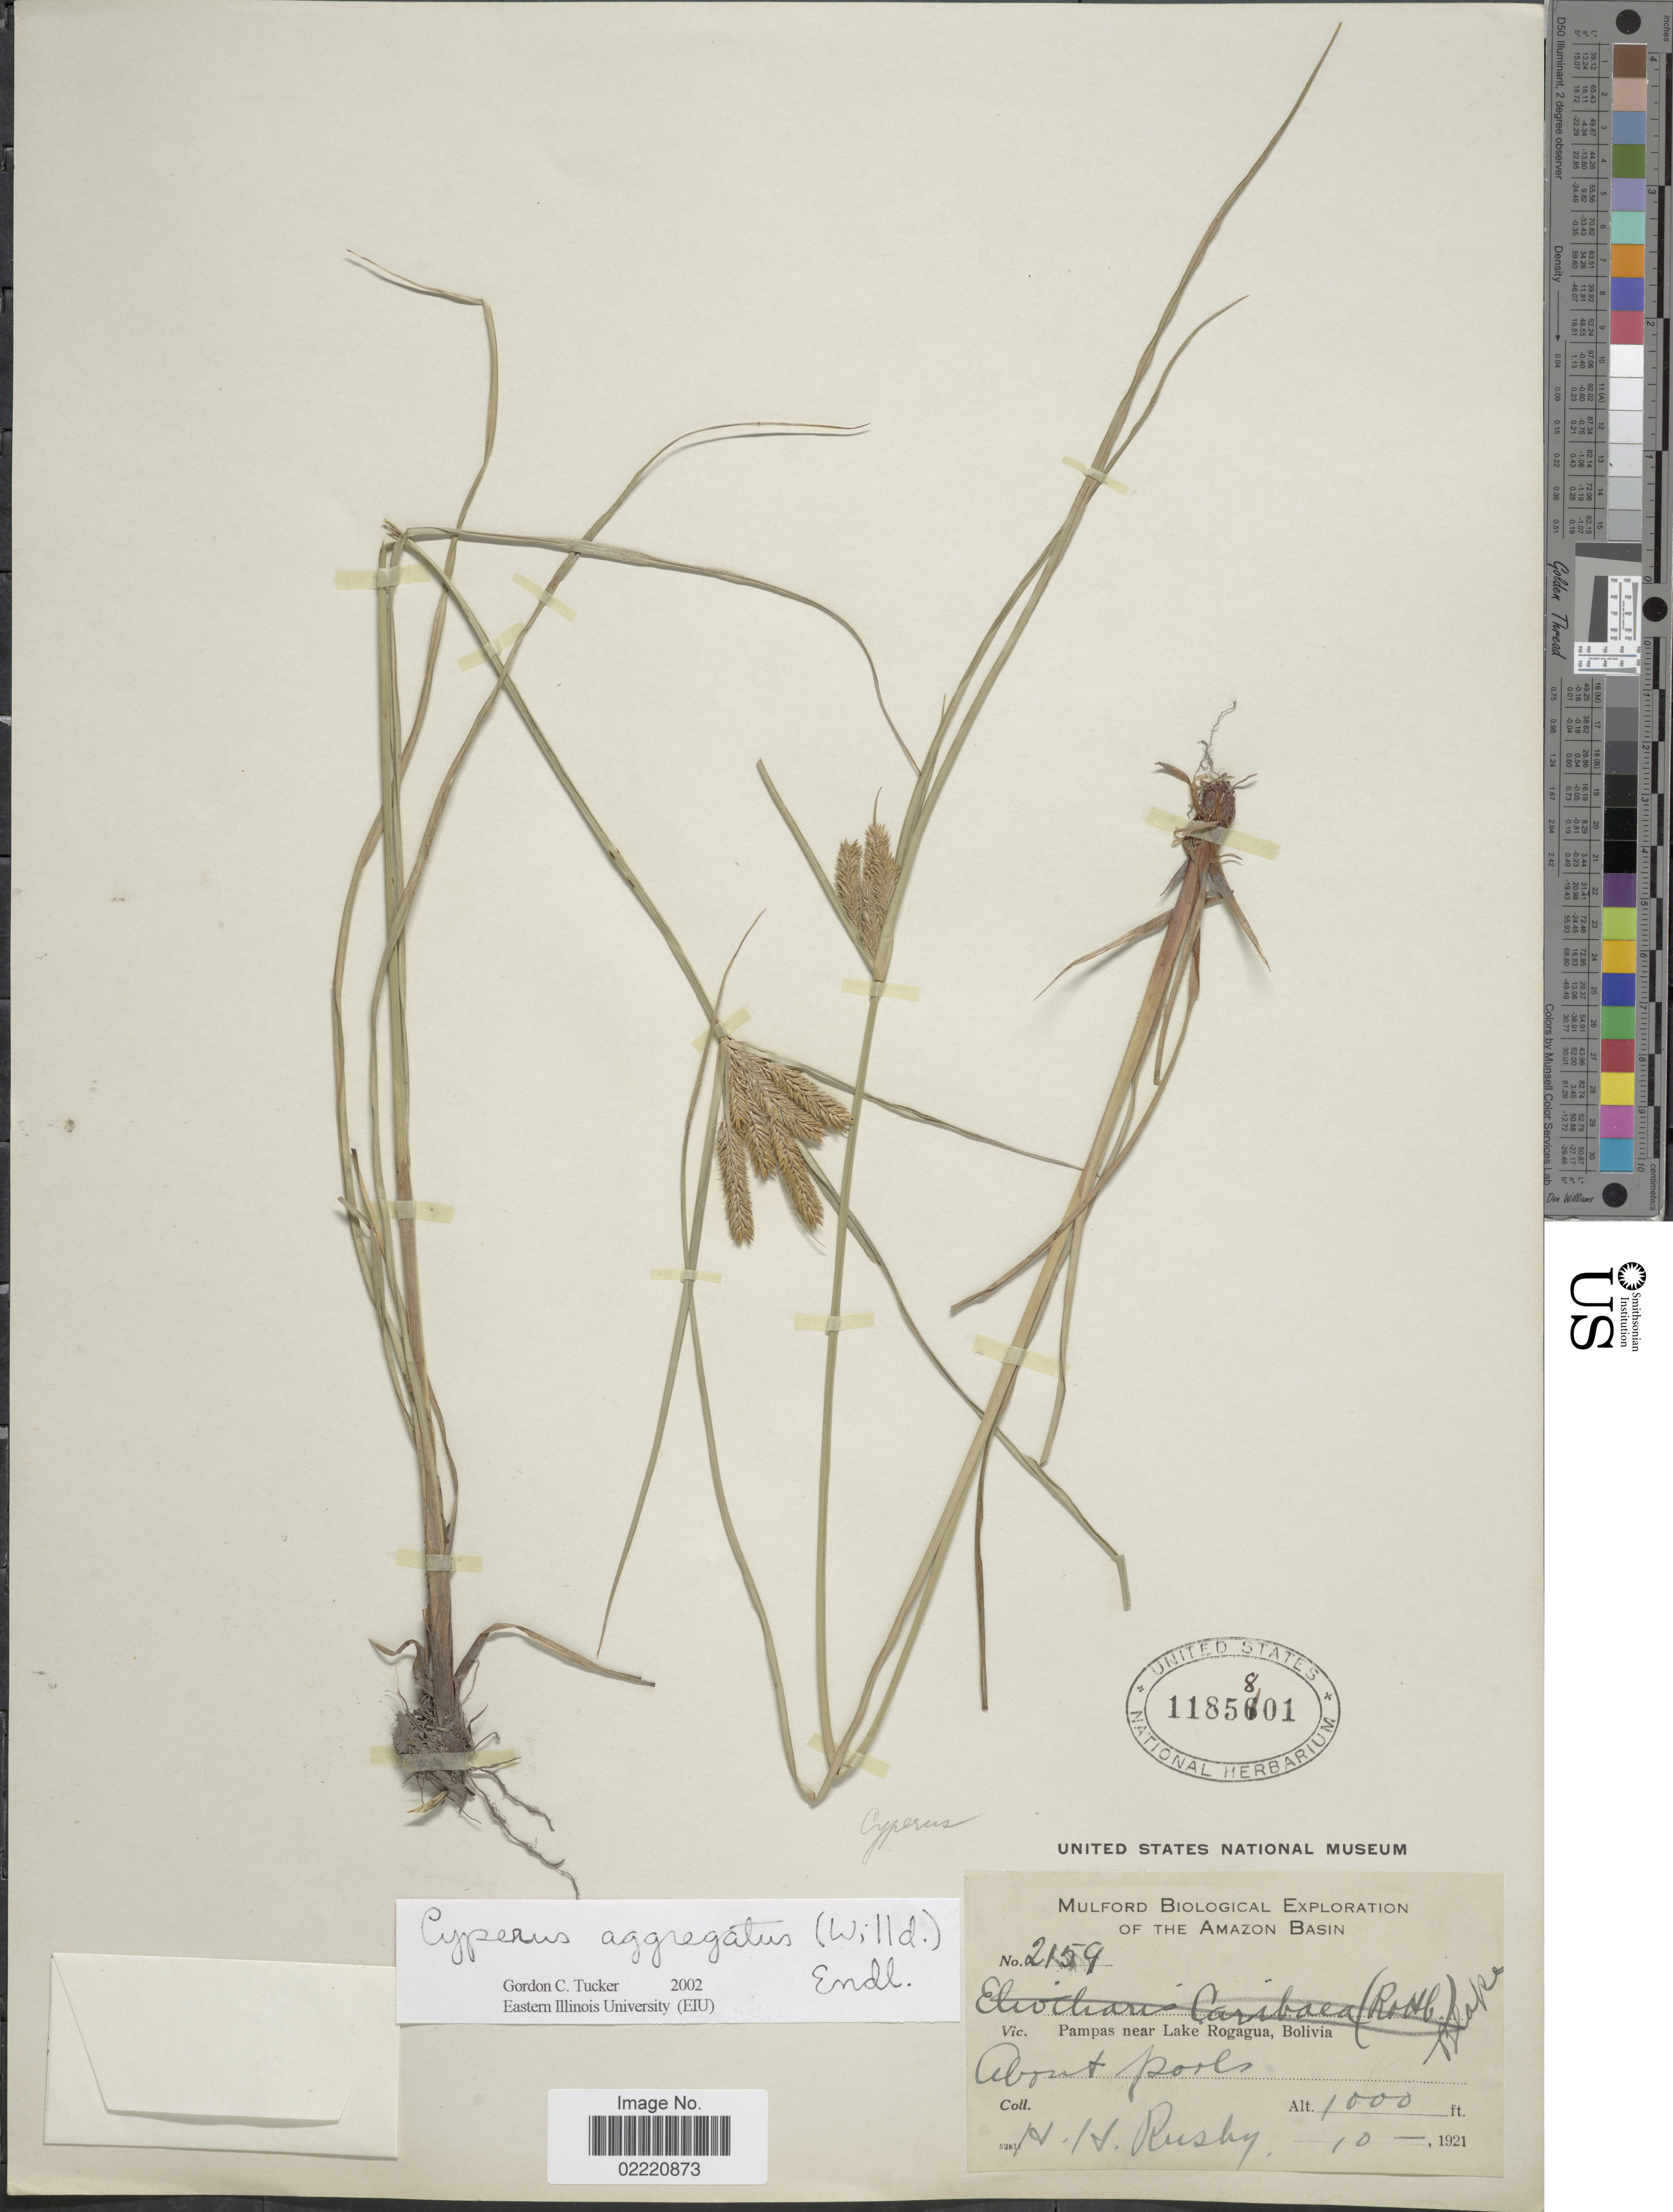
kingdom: Plantae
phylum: Tracheophyta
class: Liliopsida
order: Poales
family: Cyperaceae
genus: Cyperus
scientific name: Cyperus aggregatus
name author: (Willd.) Endl.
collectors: H. H. Rusby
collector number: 2159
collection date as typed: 10-, 1921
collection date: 1921-10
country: Bolivia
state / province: Beni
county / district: José Ballivián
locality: Pampas near Lake Rogagua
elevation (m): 305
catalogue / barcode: US 1185801